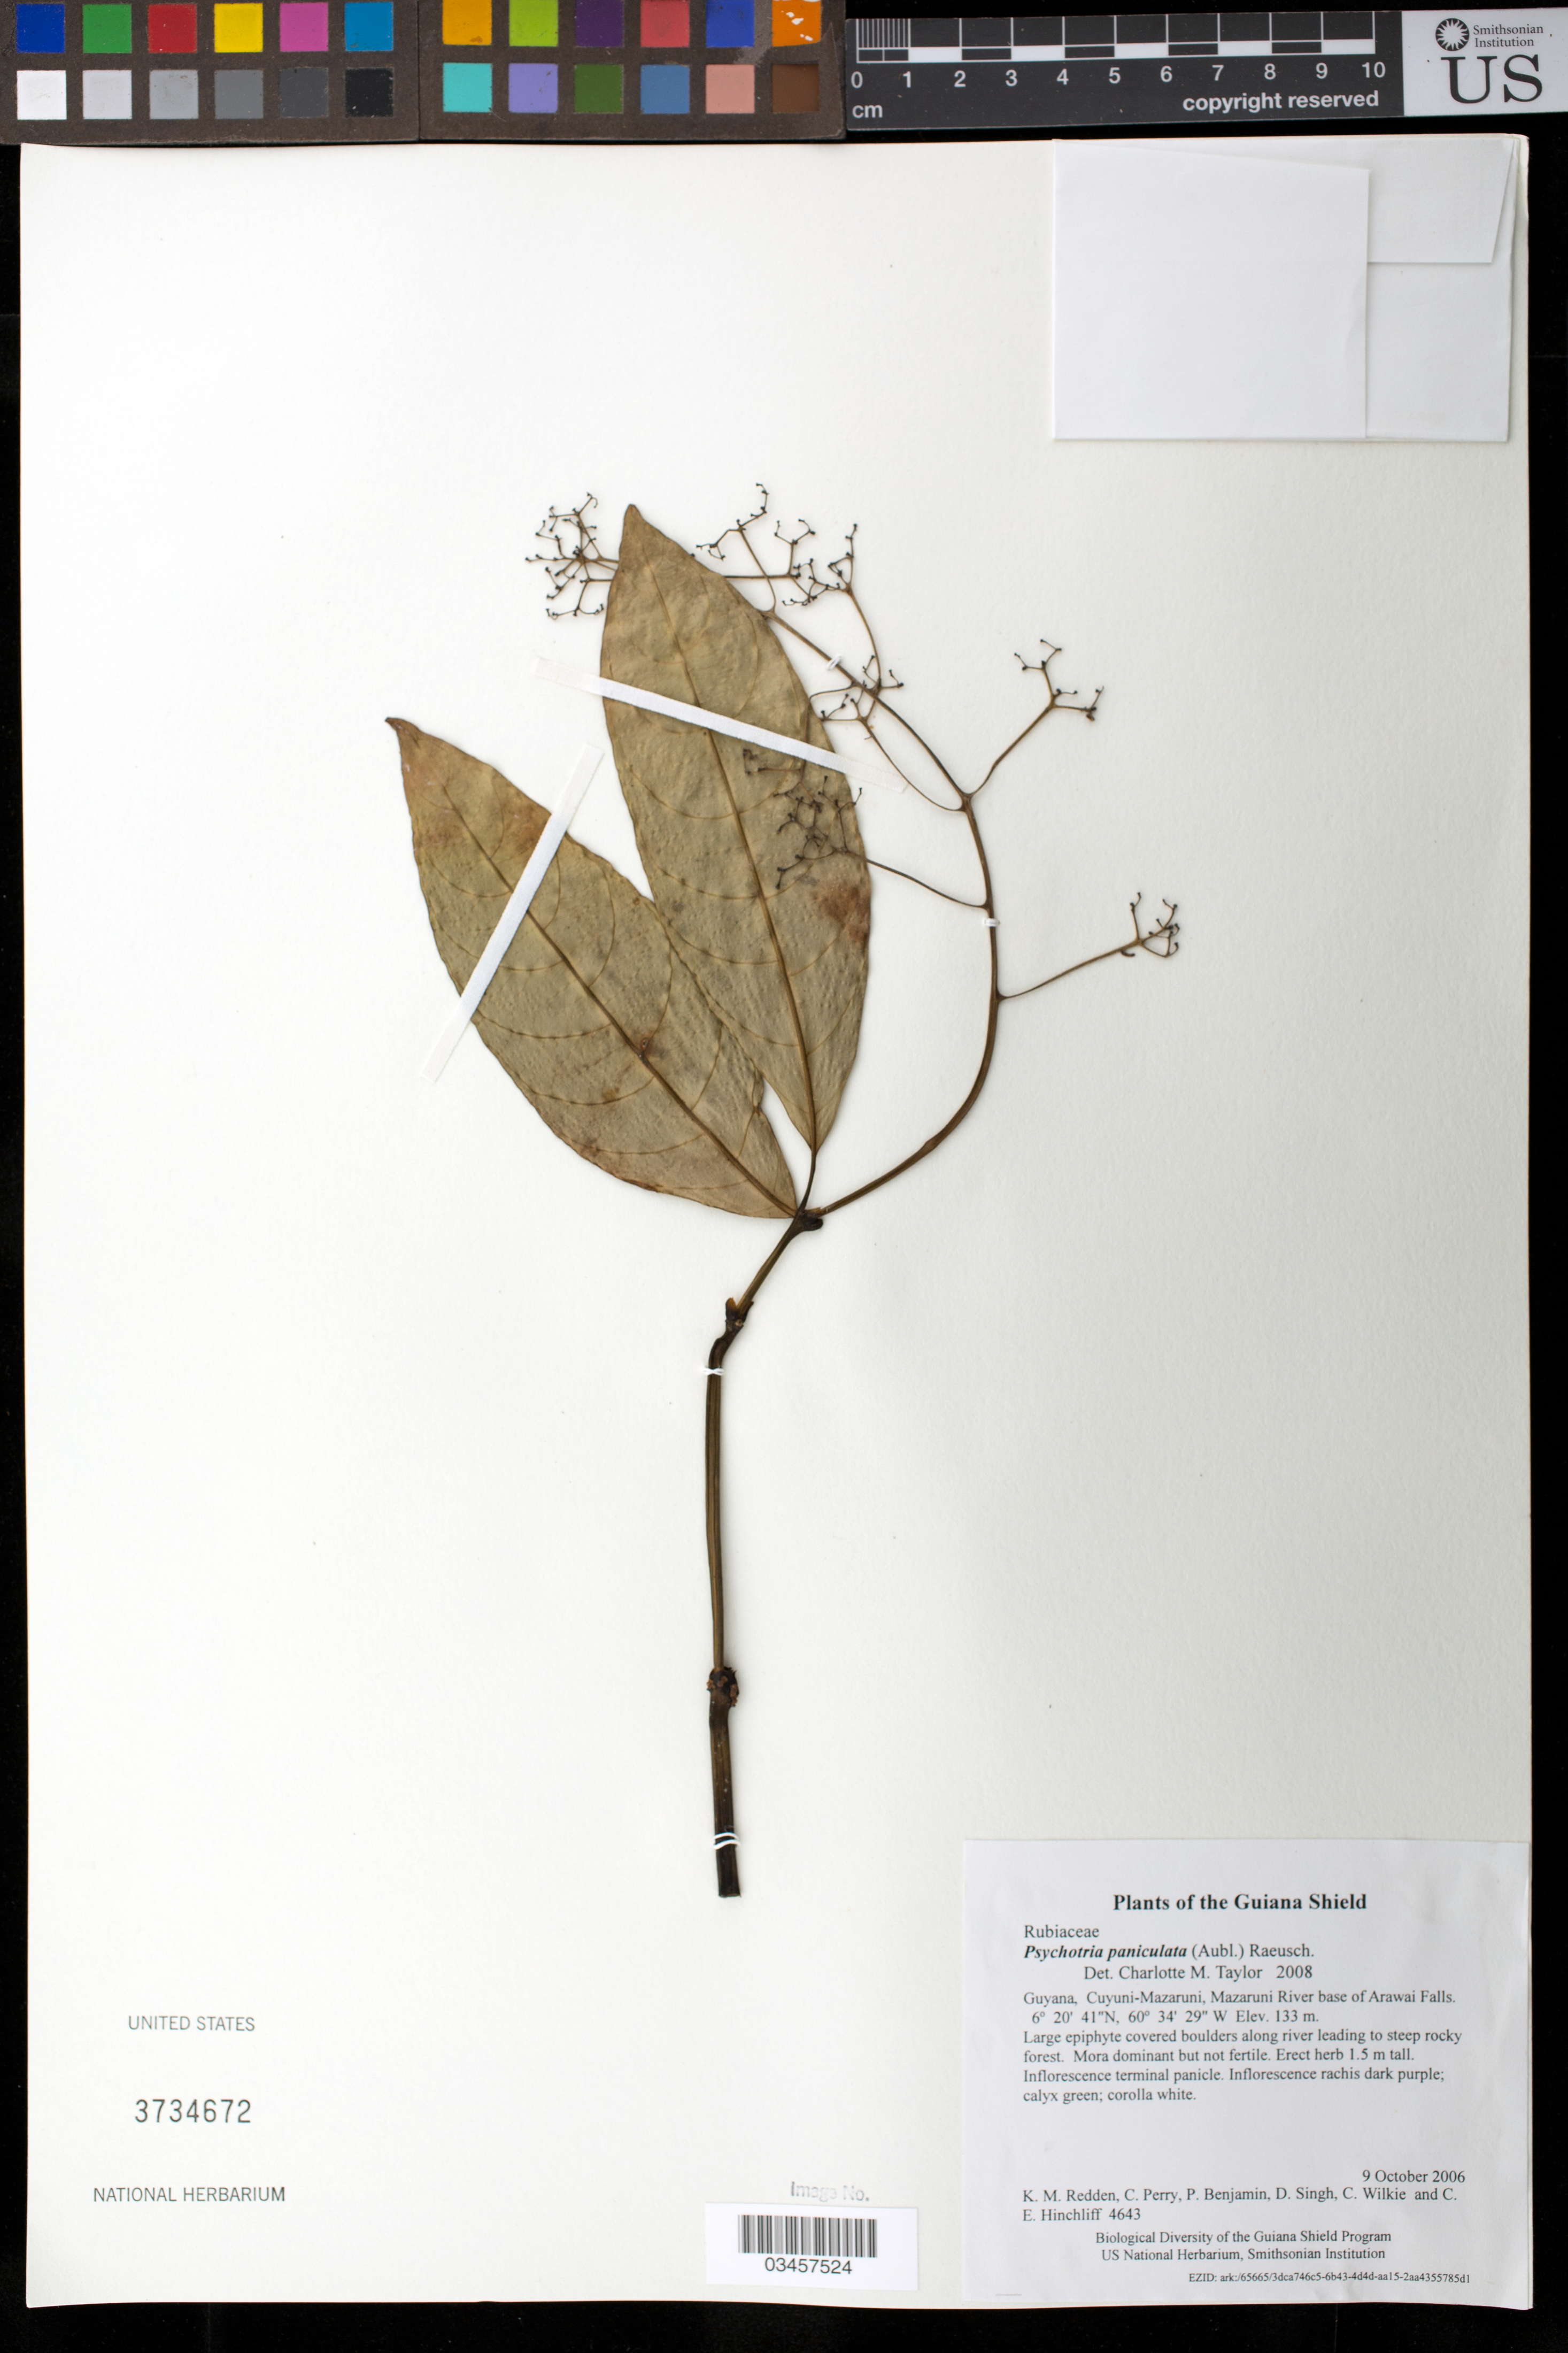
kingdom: Plantae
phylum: Tracheophyta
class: Magnoliopsida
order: Gentianales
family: Rubiaceae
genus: Palicourea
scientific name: Palicourea aubletii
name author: Delprete & J.H. Kirkbr.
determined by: Kirkbride, J. H., Jr.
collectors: K. M. Redden, C. Perry, P. Benjamin, D. Singh, C. Wilkie & C. E. Hinchliff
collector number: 4643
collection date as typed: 9 October 2006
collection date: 2006-10-09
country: Guyana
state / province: Cuyuni-Mazaruni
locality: Mazaruni River base of Arawai Falls.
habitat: Large epiphyte covered boulders along river leading to steep rocky forest. Mora dominant but not fertile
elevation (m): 133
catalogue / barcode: US 3734672